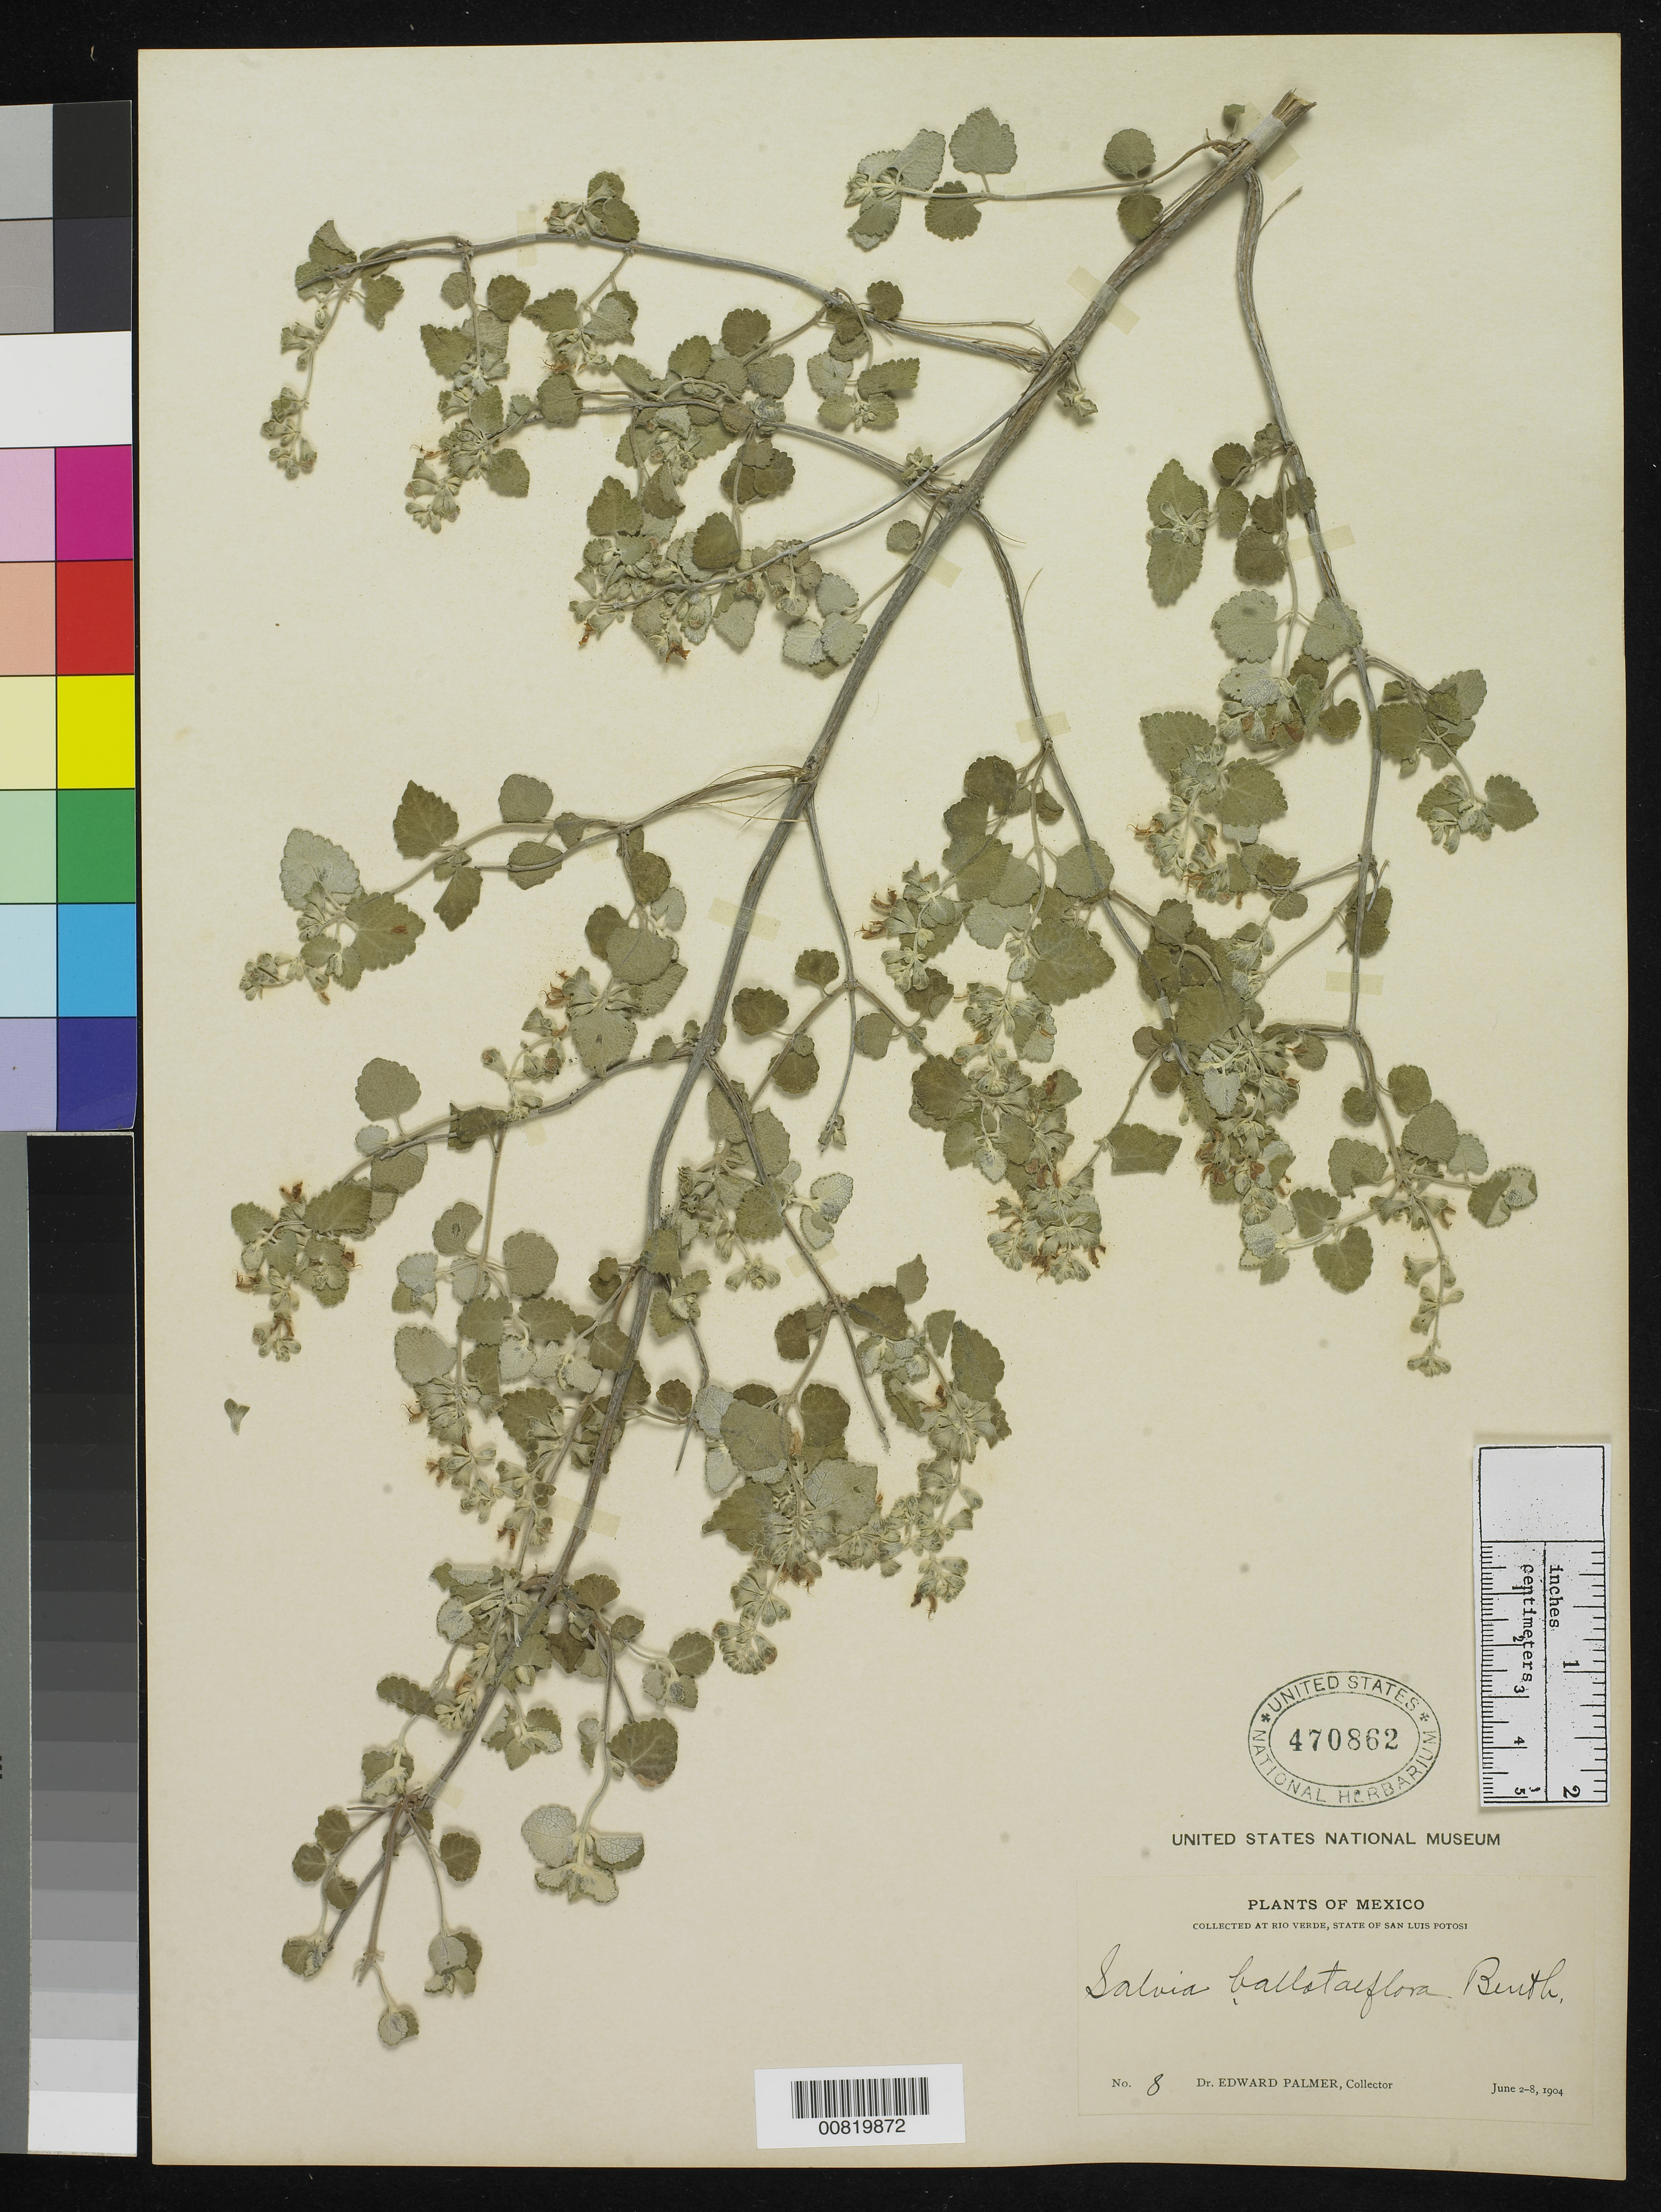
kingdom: Plantae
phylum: Tracheophyta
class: Magnoliopsida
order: Lamiales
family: Lamiaceae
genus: Salvia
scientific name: Salvia ballotiflora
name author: Benth.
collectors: E. Palmer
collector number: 8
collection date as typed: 02 Jun 1904 to 08 Jun 1904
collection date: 1904-06-02/1904-06-08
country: Mexico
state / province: San Luis Potosí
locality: Río Verde, San Luis Potosí.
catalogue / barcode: US 470862